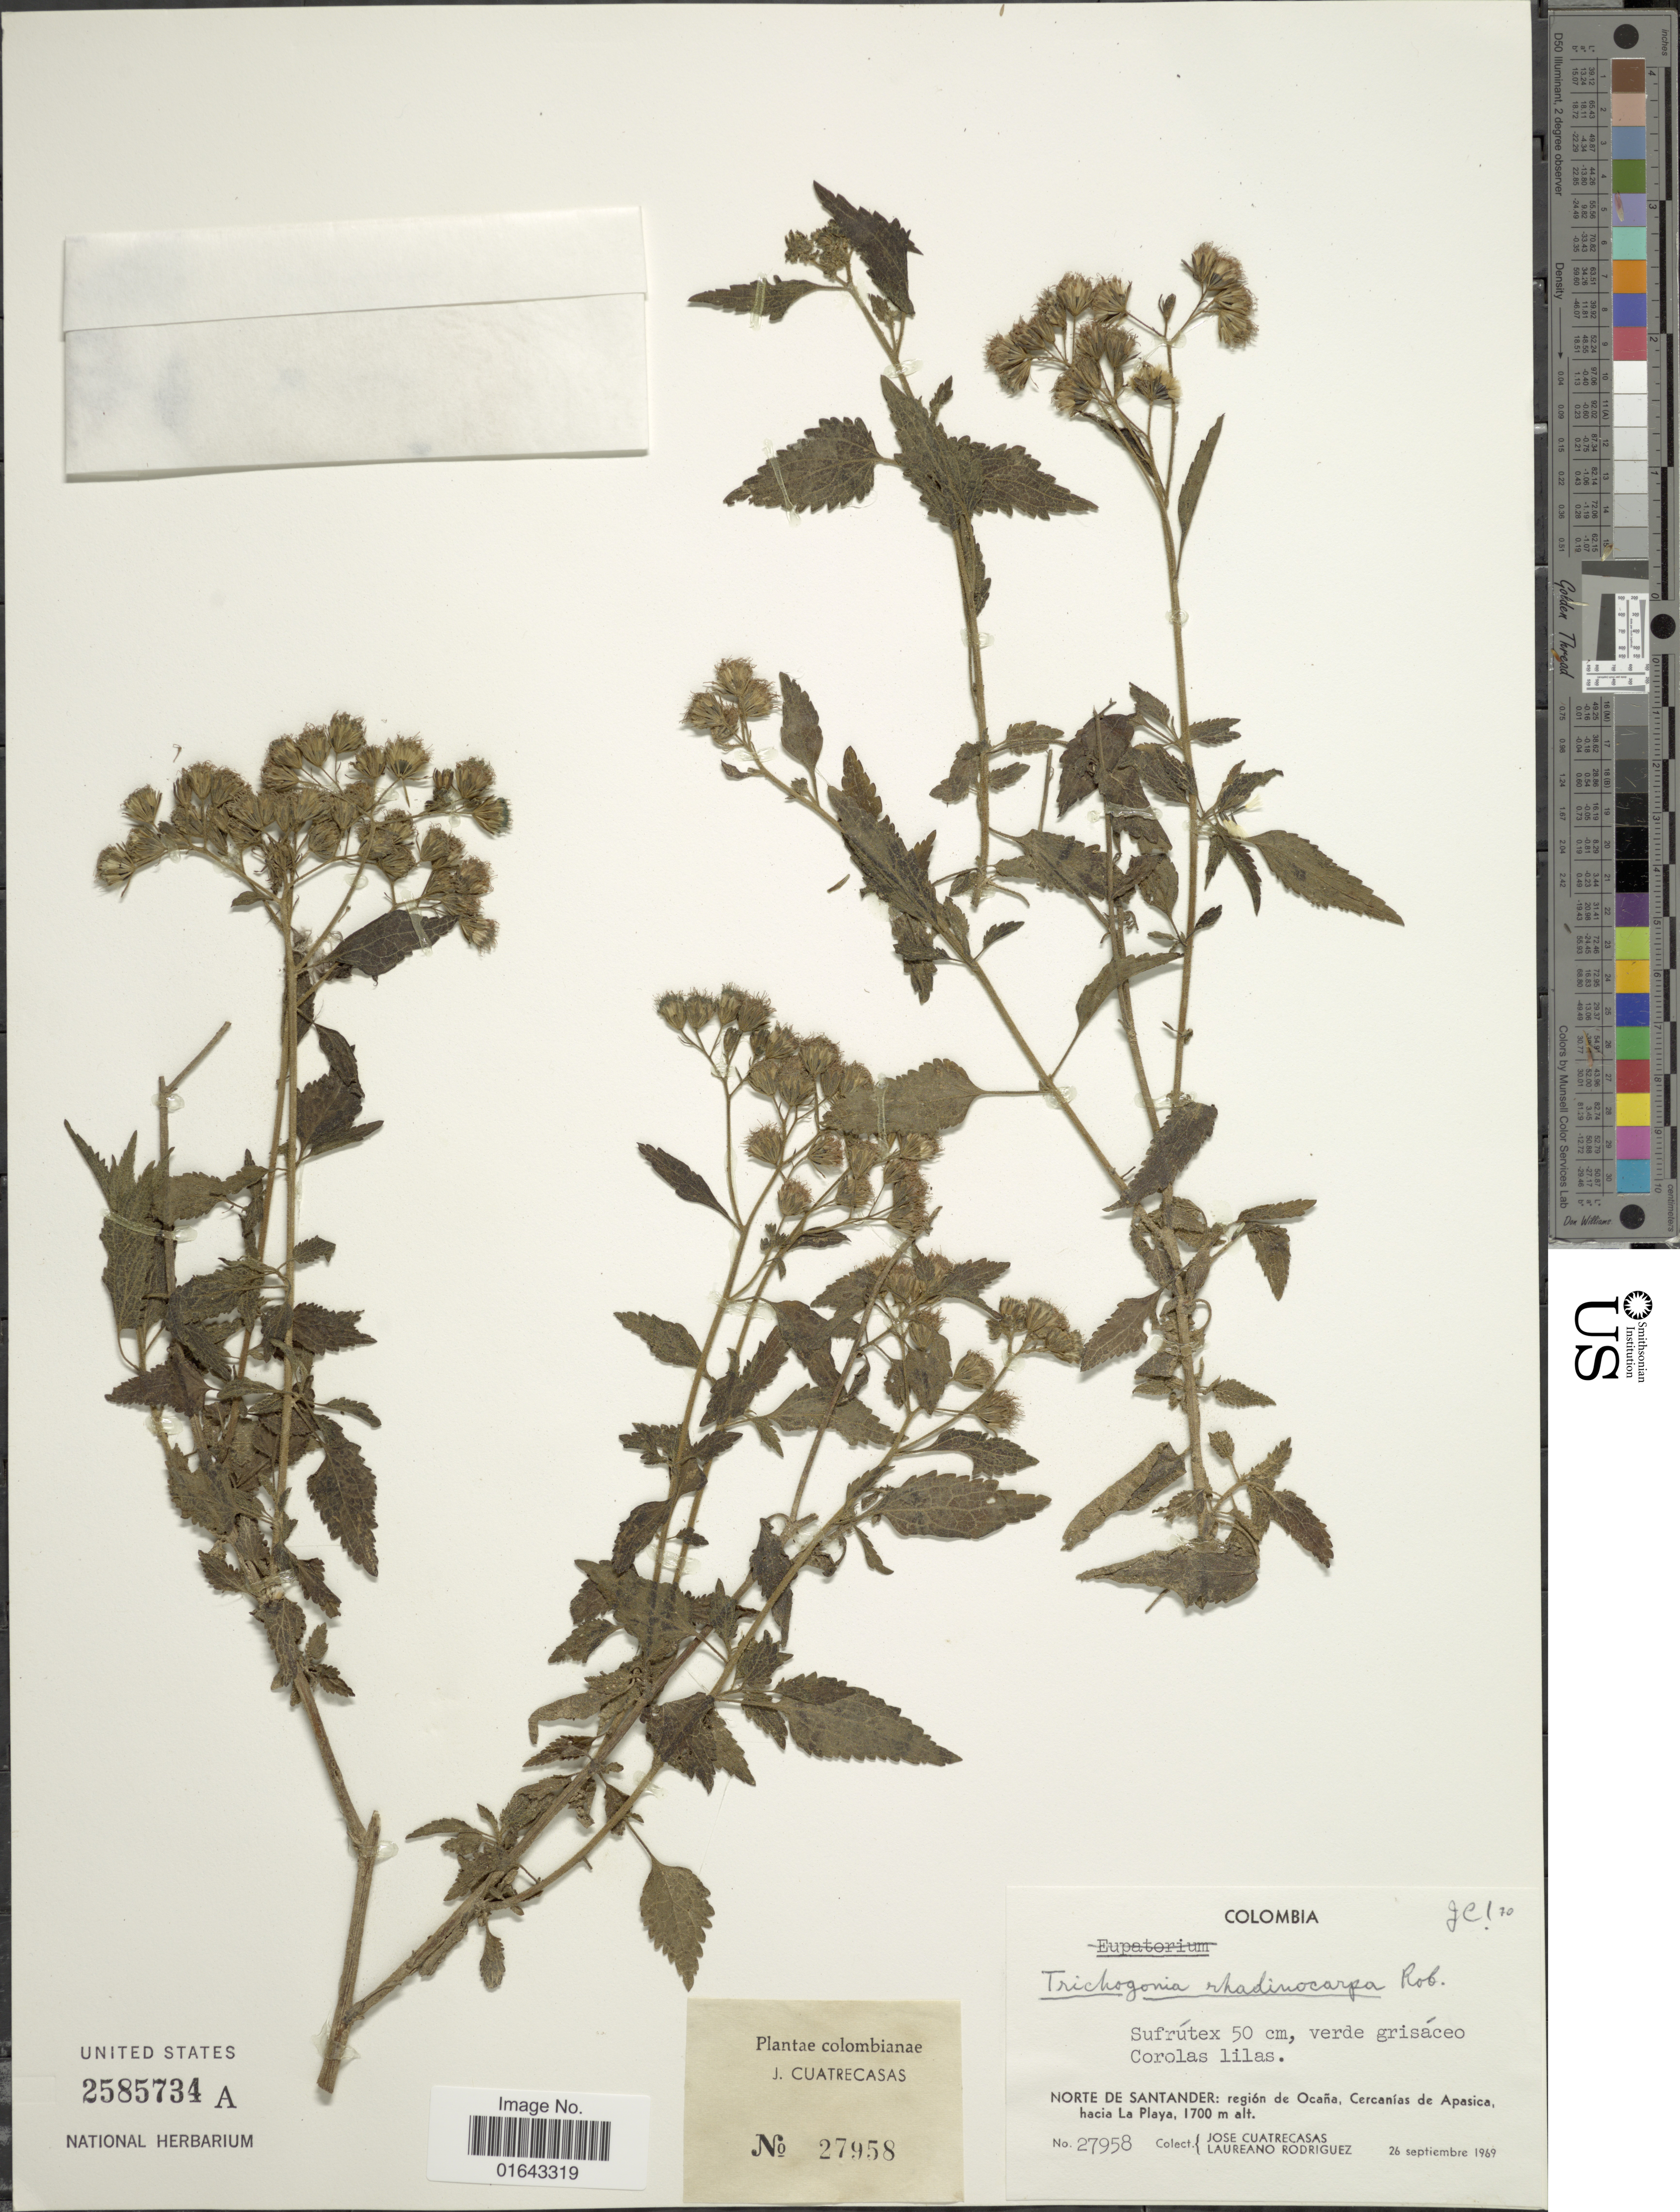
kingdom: Plantae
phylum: Tracheophyta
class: Magnoliopsida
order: Asterales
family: Asteraceae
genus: Trichogonia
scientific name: Trichogonia rhadinocarpa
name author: B.L. Rob.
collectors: J. Cuatrecasas & L. Rodriguez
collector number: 27958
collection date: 1969-09-26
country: Colombia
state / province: Norte de Santander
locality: Norte de Santander: región de Ocaña, Cercanías de Apasica, hacia La Playa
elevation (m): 1700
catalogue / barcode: US 2585734A